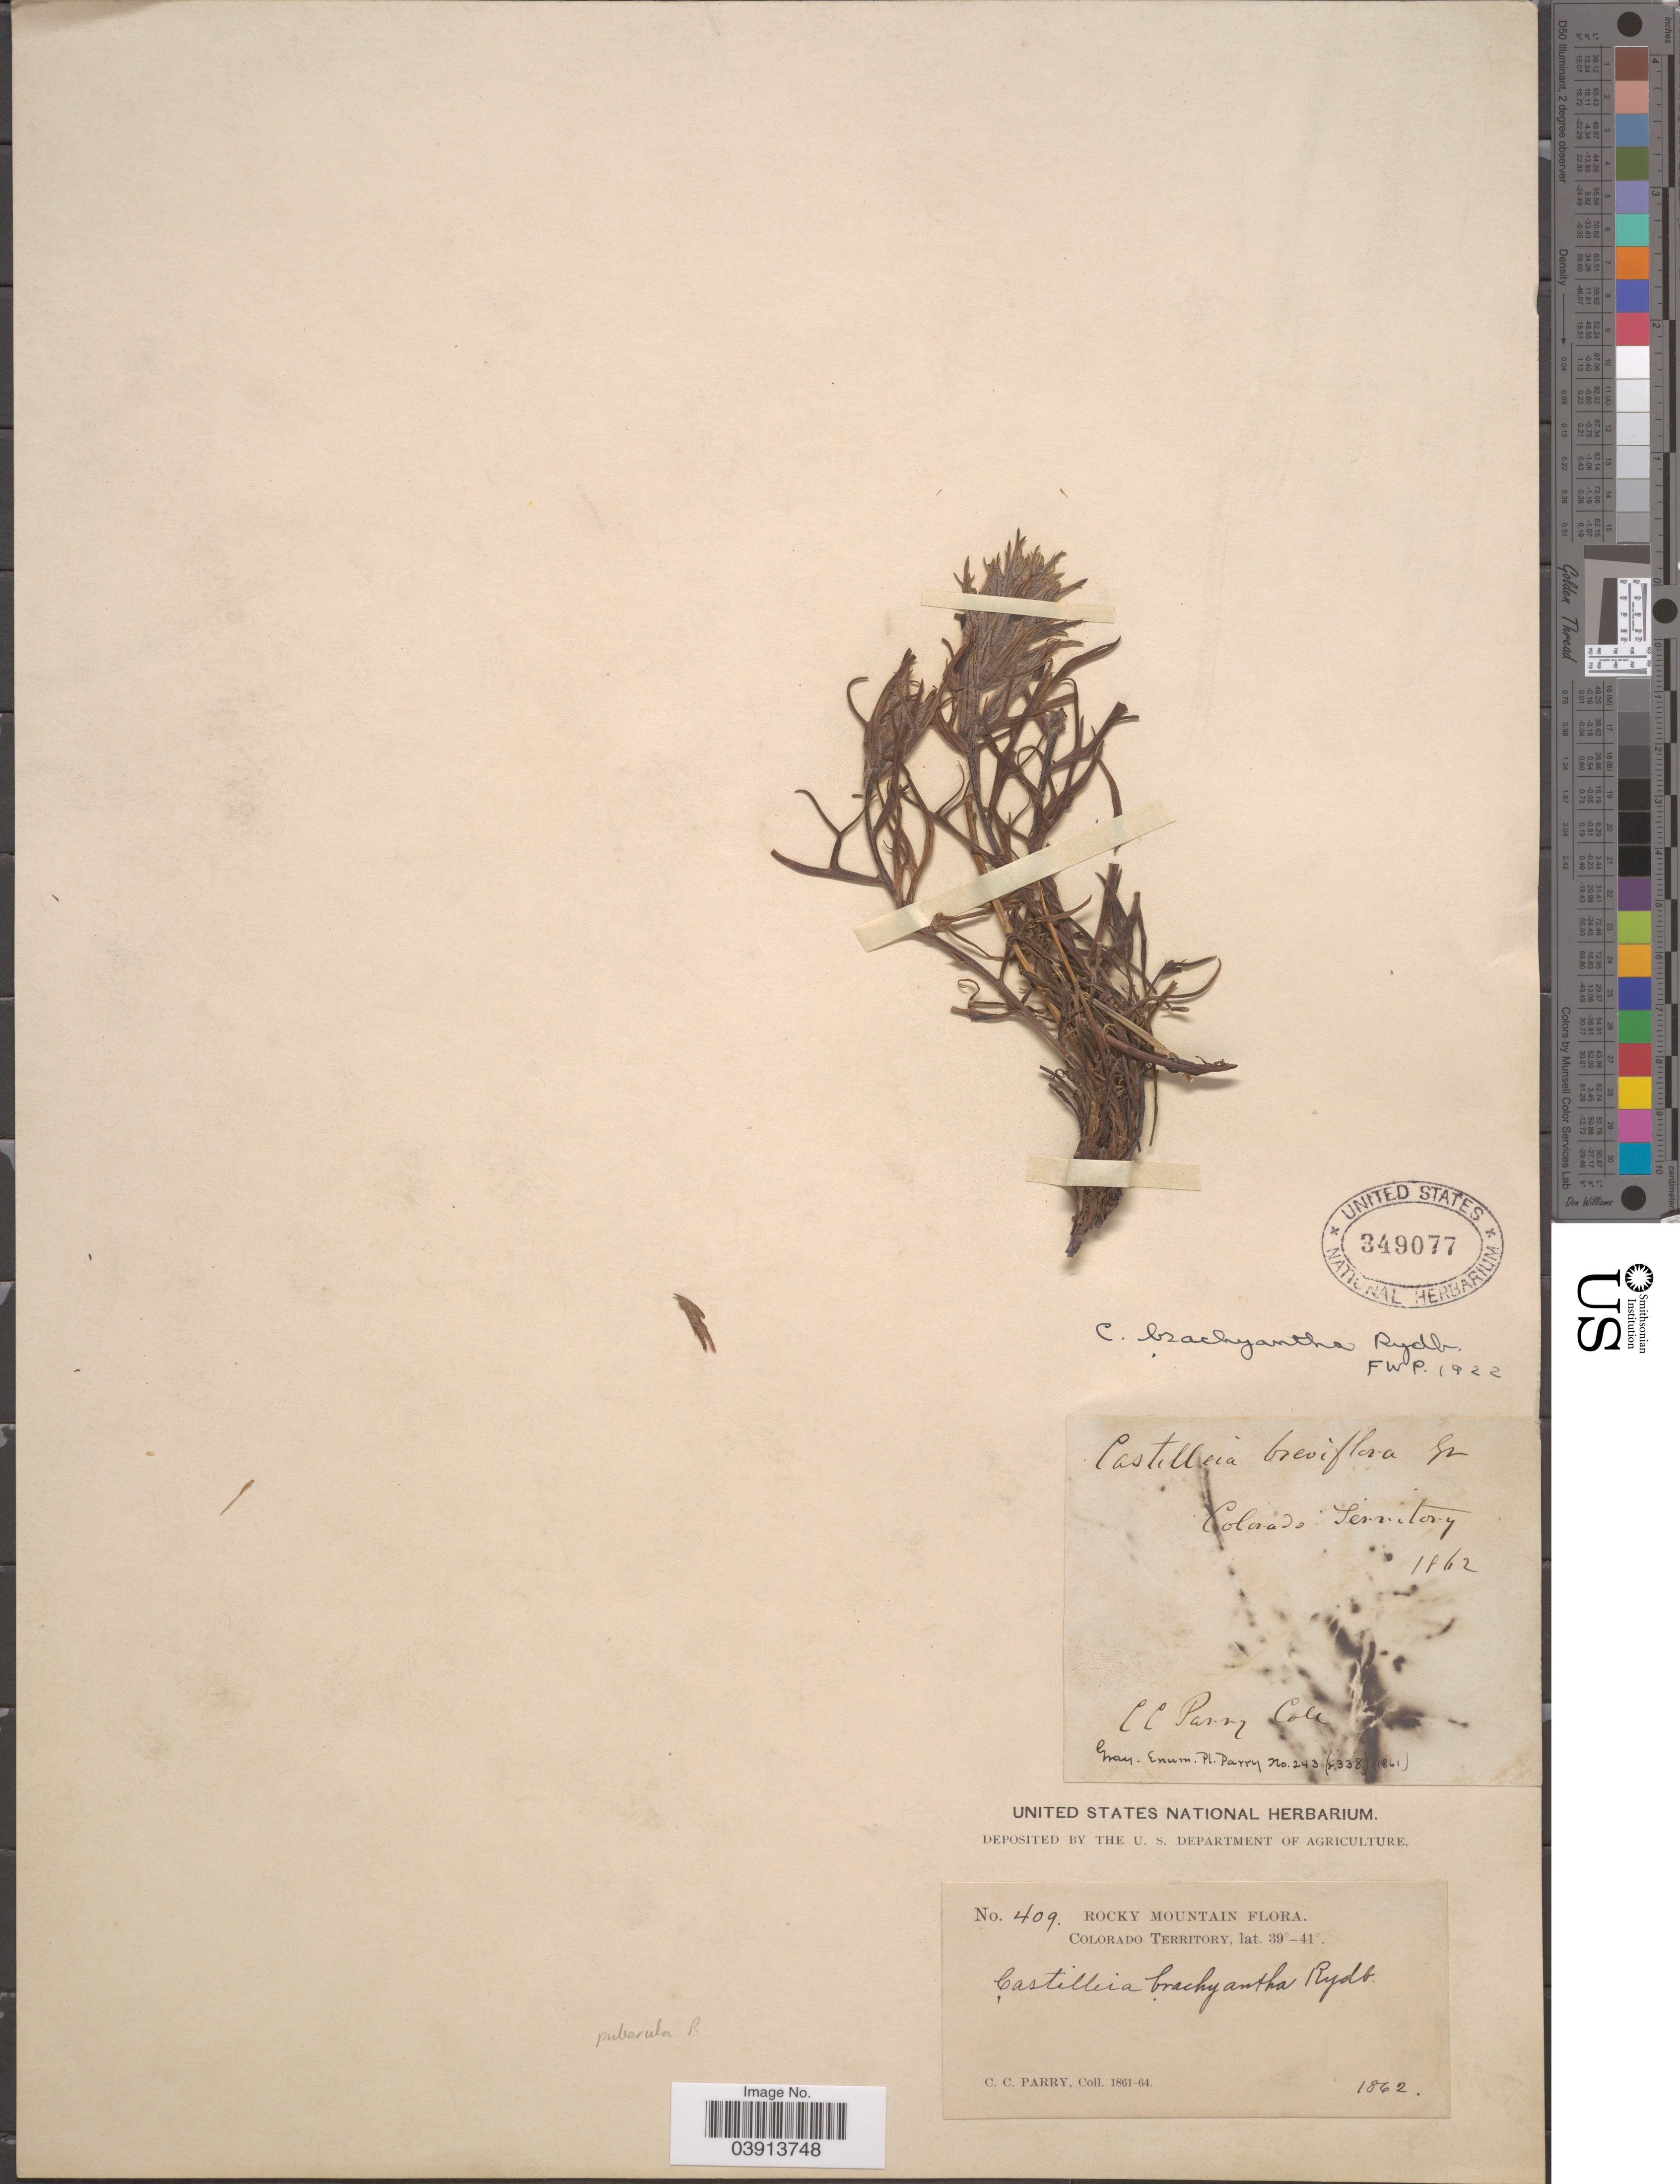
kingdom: Plantae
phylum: Tracheophyta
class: Magnoliopsida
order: Lamiales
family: Orobanchaceae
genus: Castilleja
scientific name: Castilleja puberula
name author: Rydb.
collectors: C. C. Parry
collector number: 409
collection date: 1862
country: United States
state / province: Colorado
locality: Rocky Mountain. Colorado Territory.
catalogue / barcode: US 349077